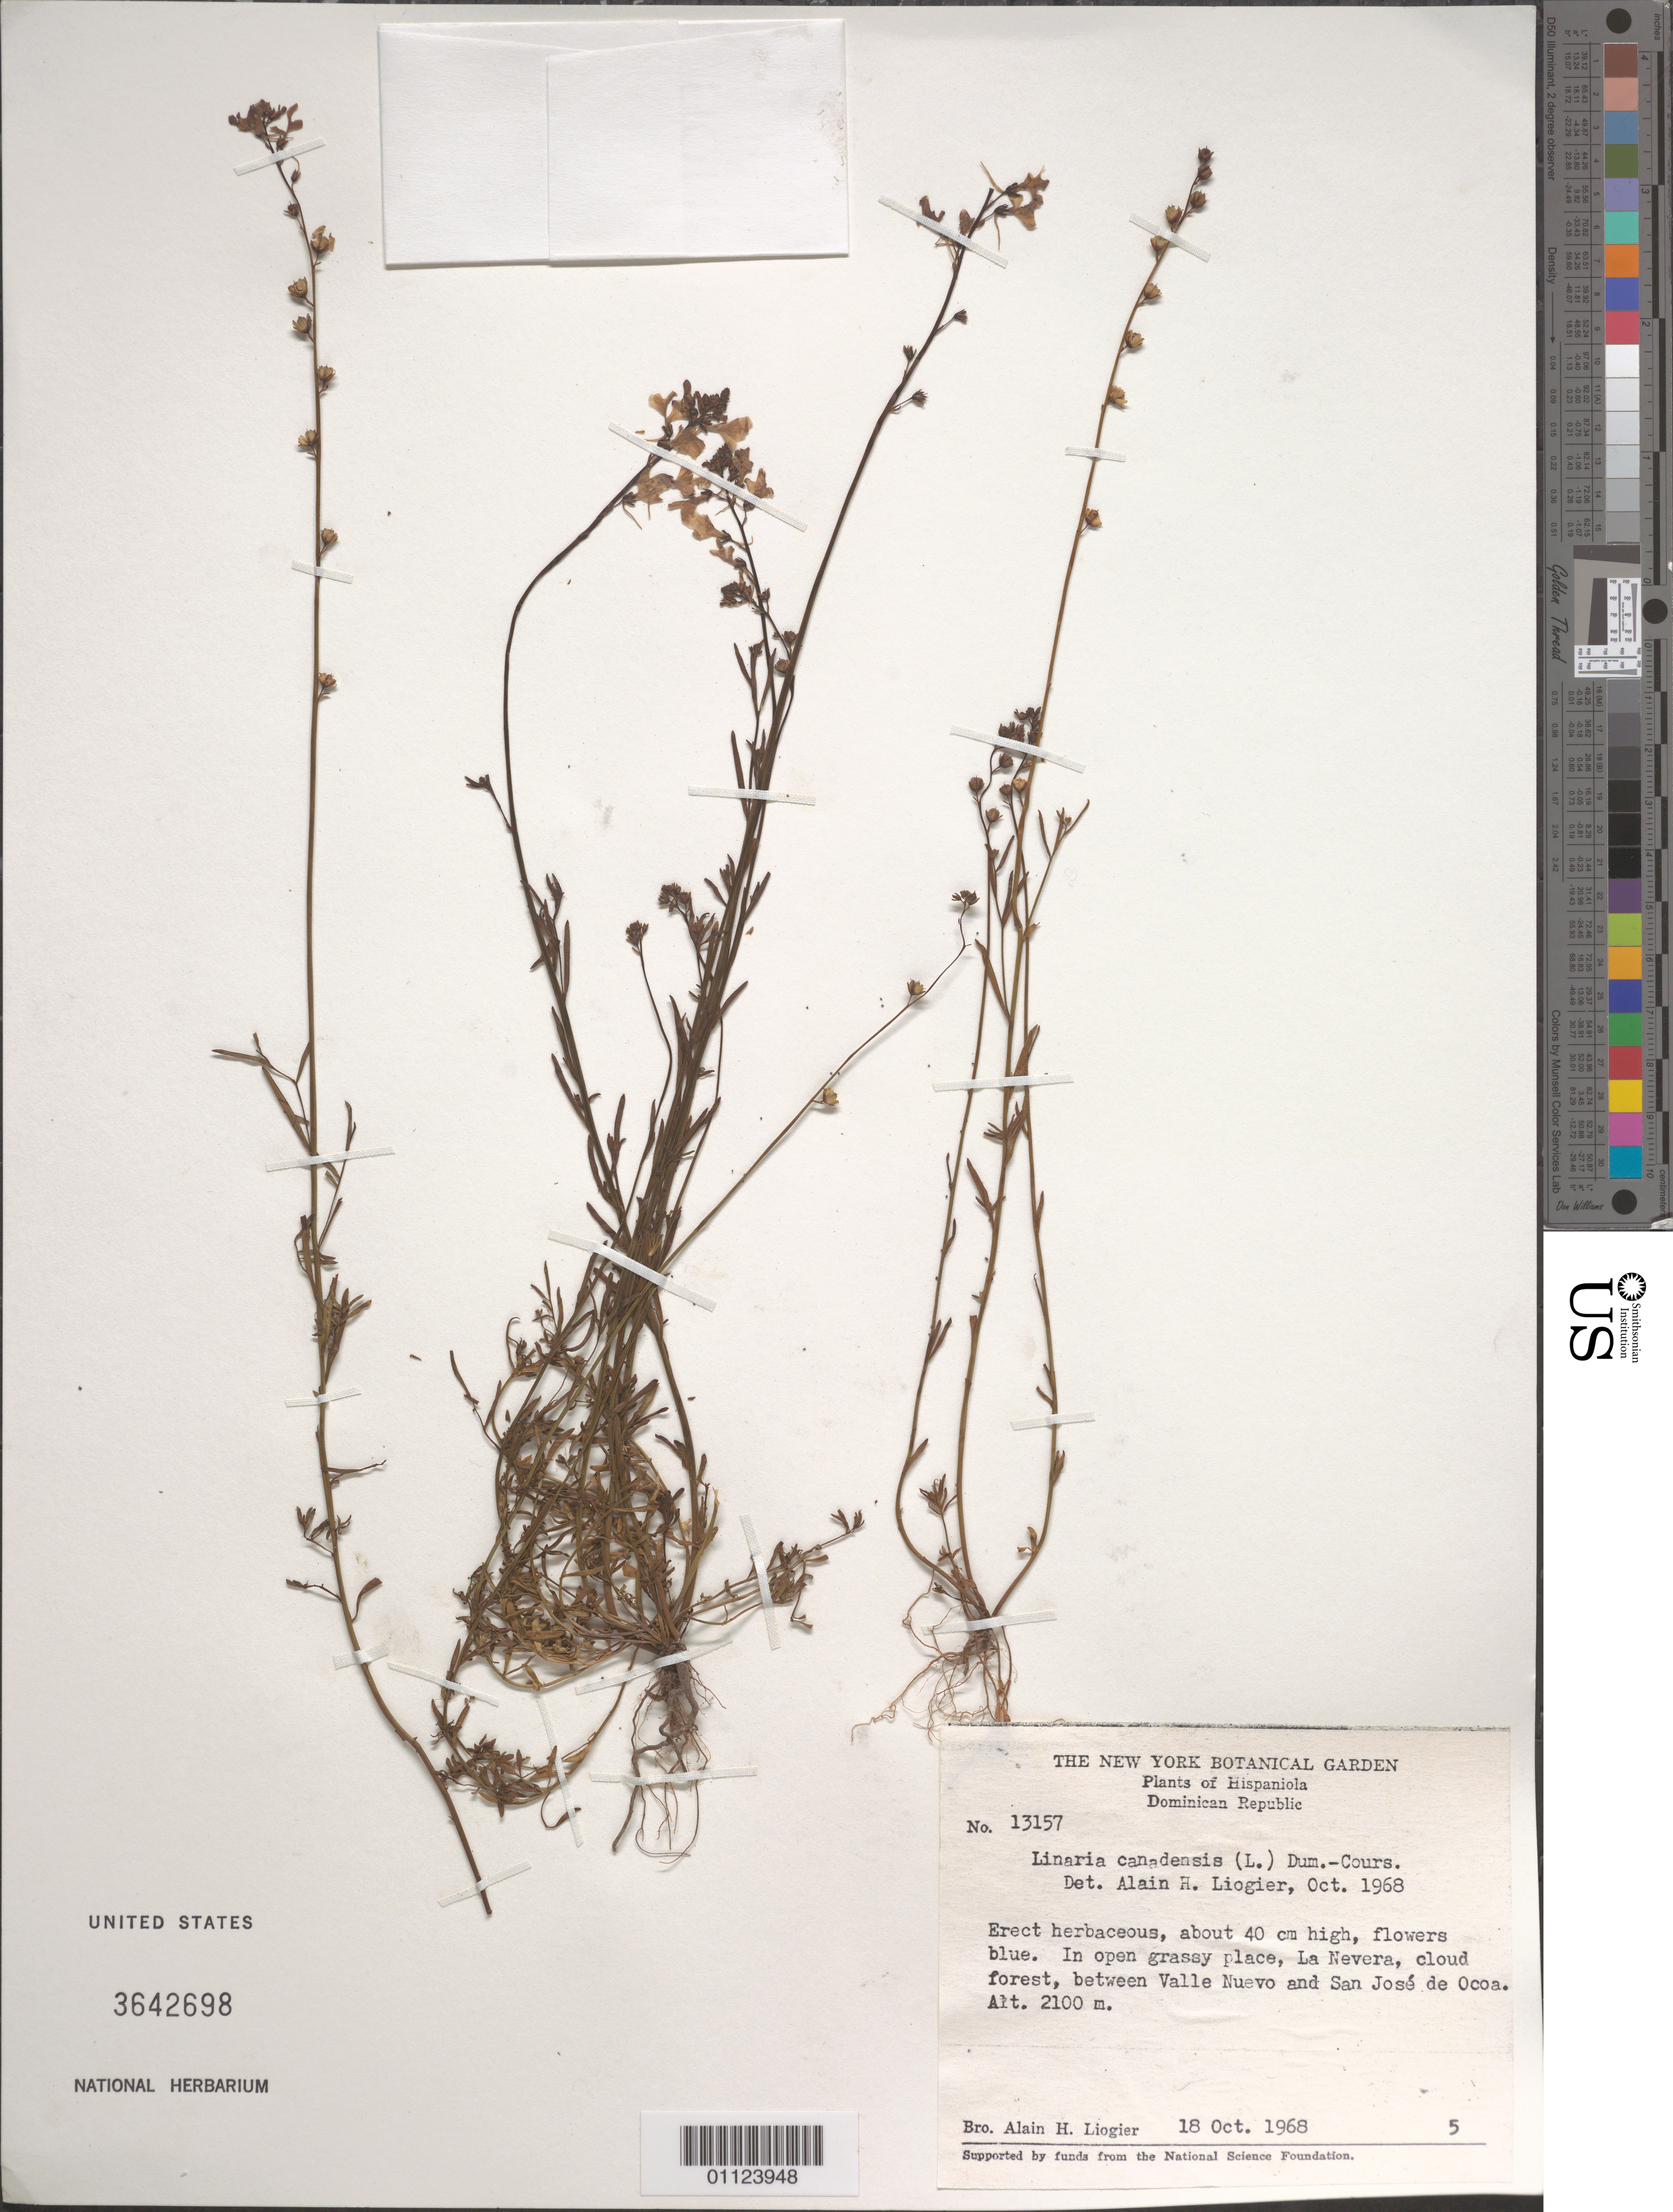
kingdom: Plantae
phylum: Tracheophyta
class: Magnoliopsida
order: Lamiales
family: Plantaginaceae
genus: Linaria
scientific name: Linaria canadensis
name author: (L.) Dum. Cours.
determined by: Liogier, Alain H.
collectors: A. H. Liogier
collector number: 13157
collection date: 1968-10-18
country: Dominican Republic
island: Hispaniola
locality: La Nevera, between Valle Nuevo and San José de Ocoa.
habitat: Cloud forest; in open grassy place.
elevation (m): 2100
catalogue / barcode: US 3642698